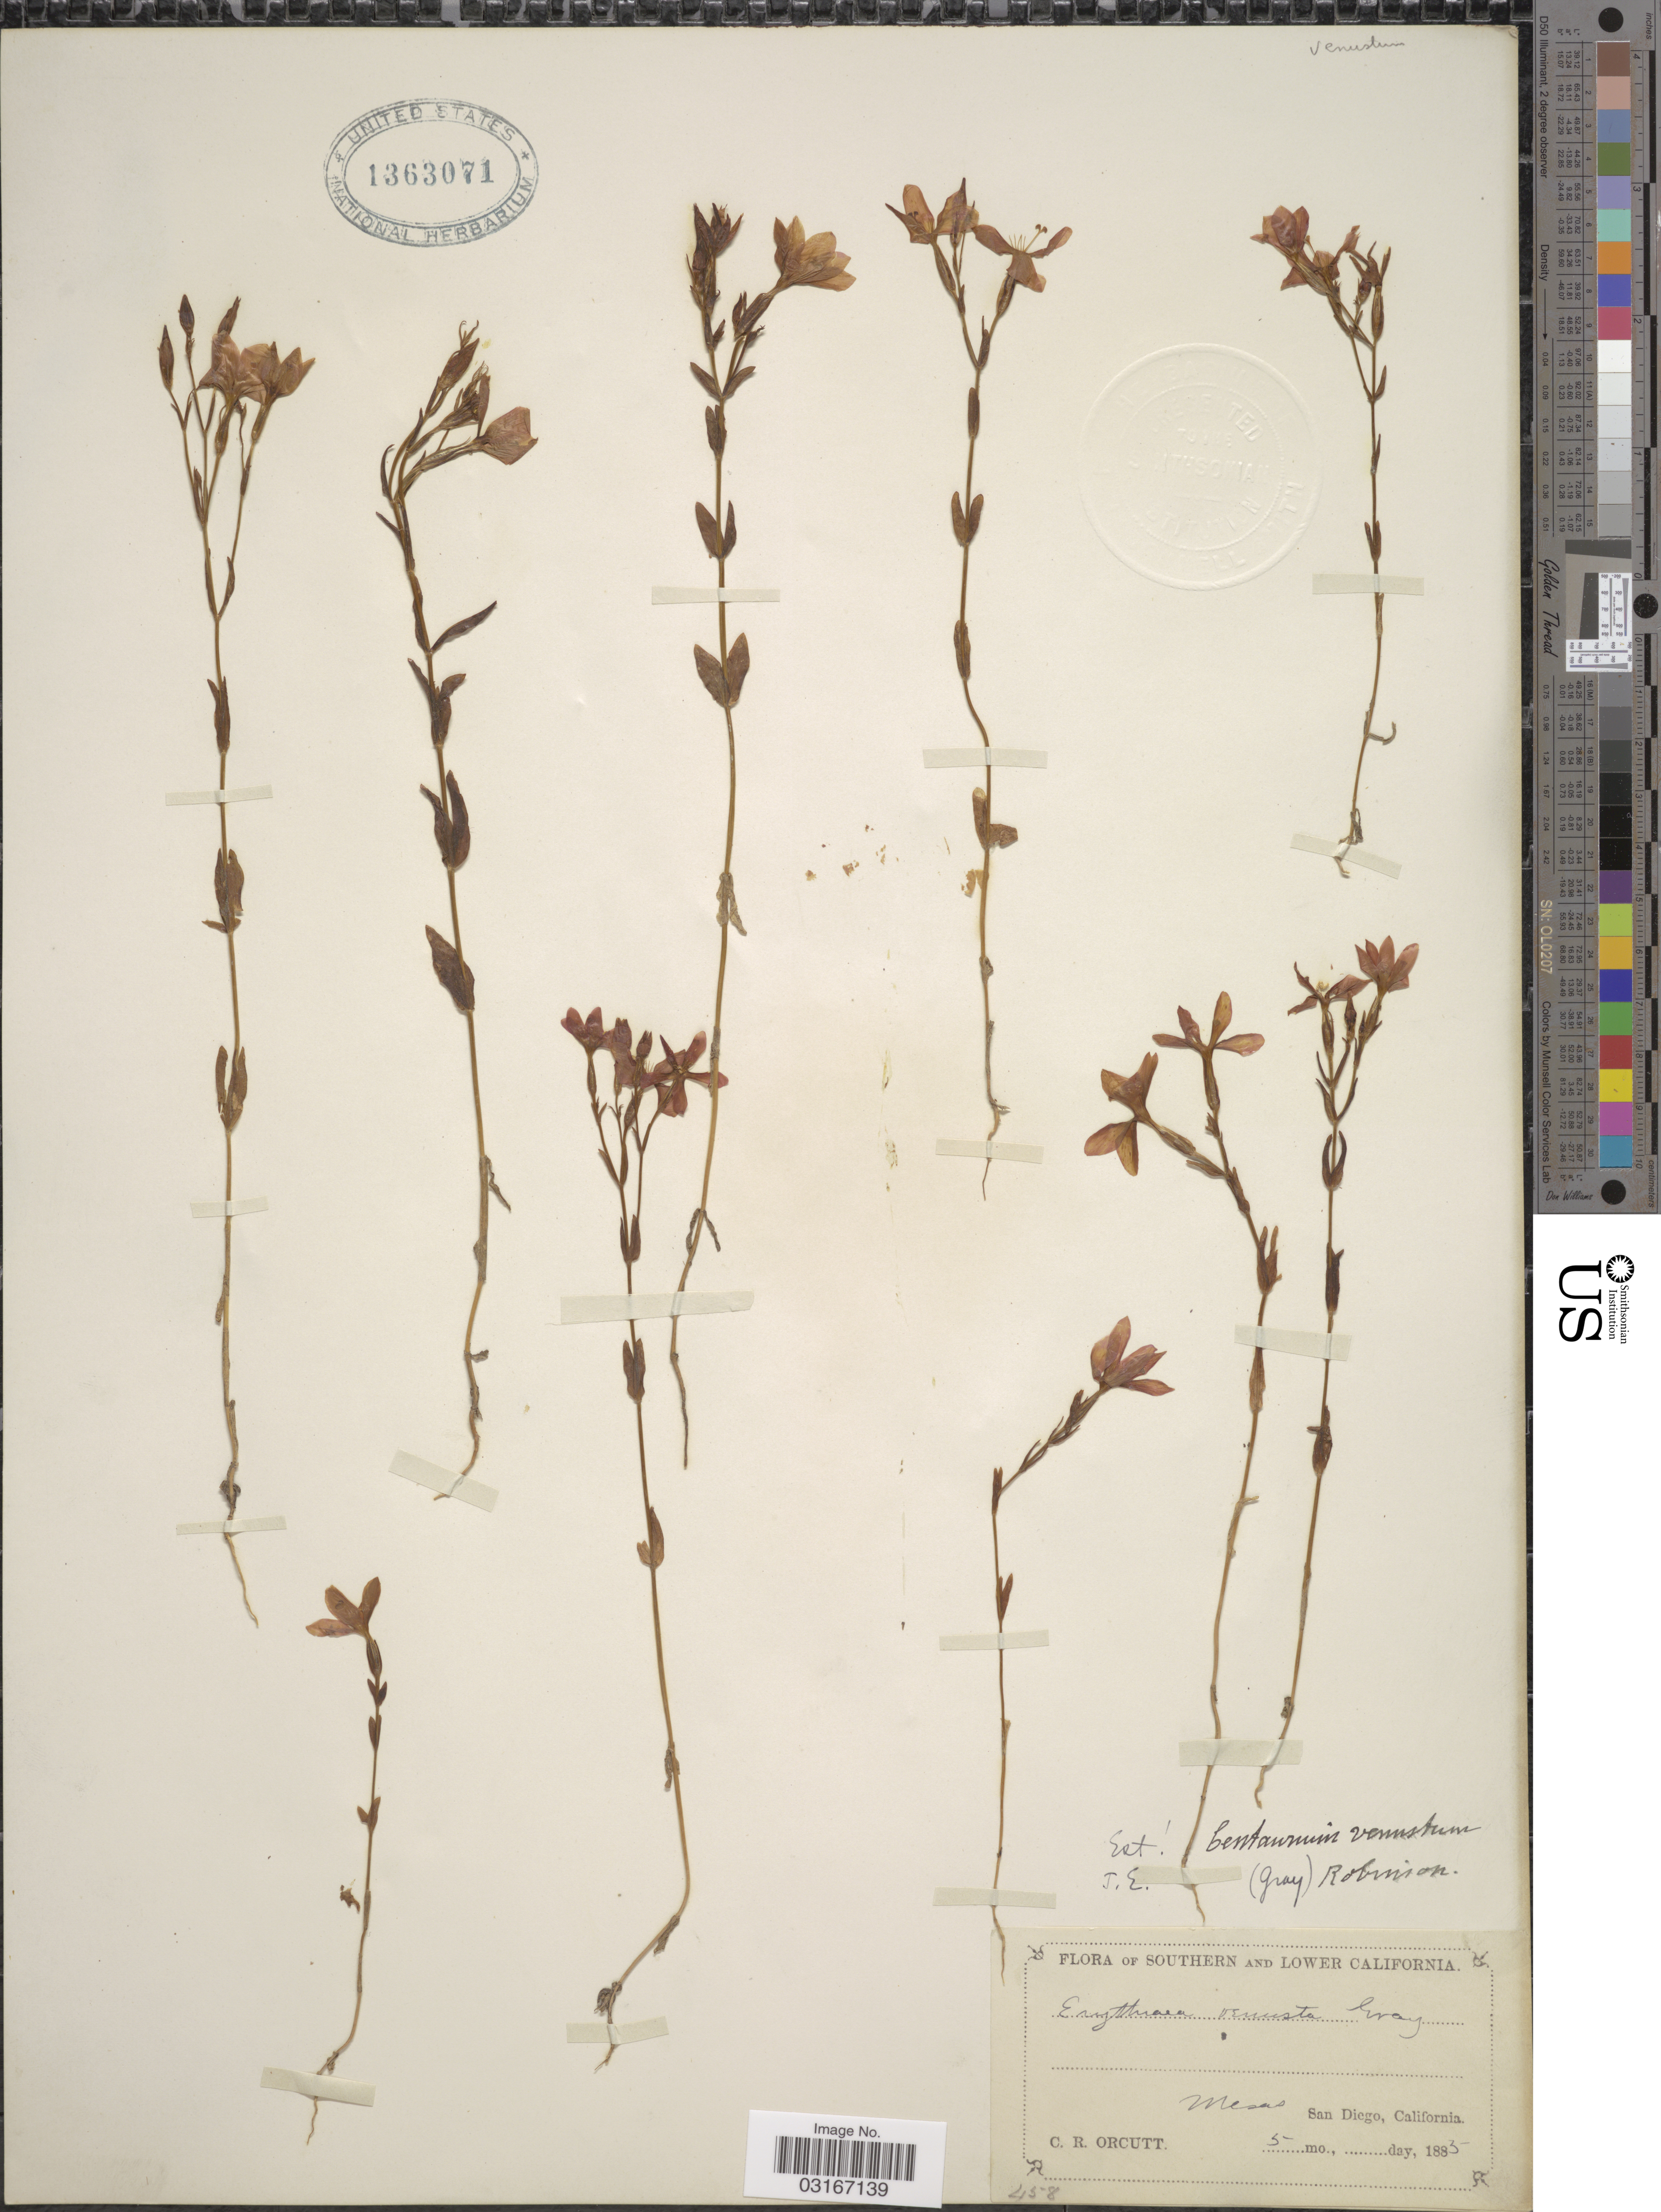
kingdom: Plantae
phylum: Tracheophyta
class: Magnoliopsida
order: Gentianales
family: Gentianaceae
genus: Centaurium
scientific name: Centaurium venustum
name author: (A. Gray) B.L. Rob.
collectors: C. R. Orcutt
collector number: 458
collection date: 1885-05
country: United States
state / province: California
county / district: San Diego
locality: Southern and Lower California. Mesas. San Diego.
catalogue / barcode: US 1363071